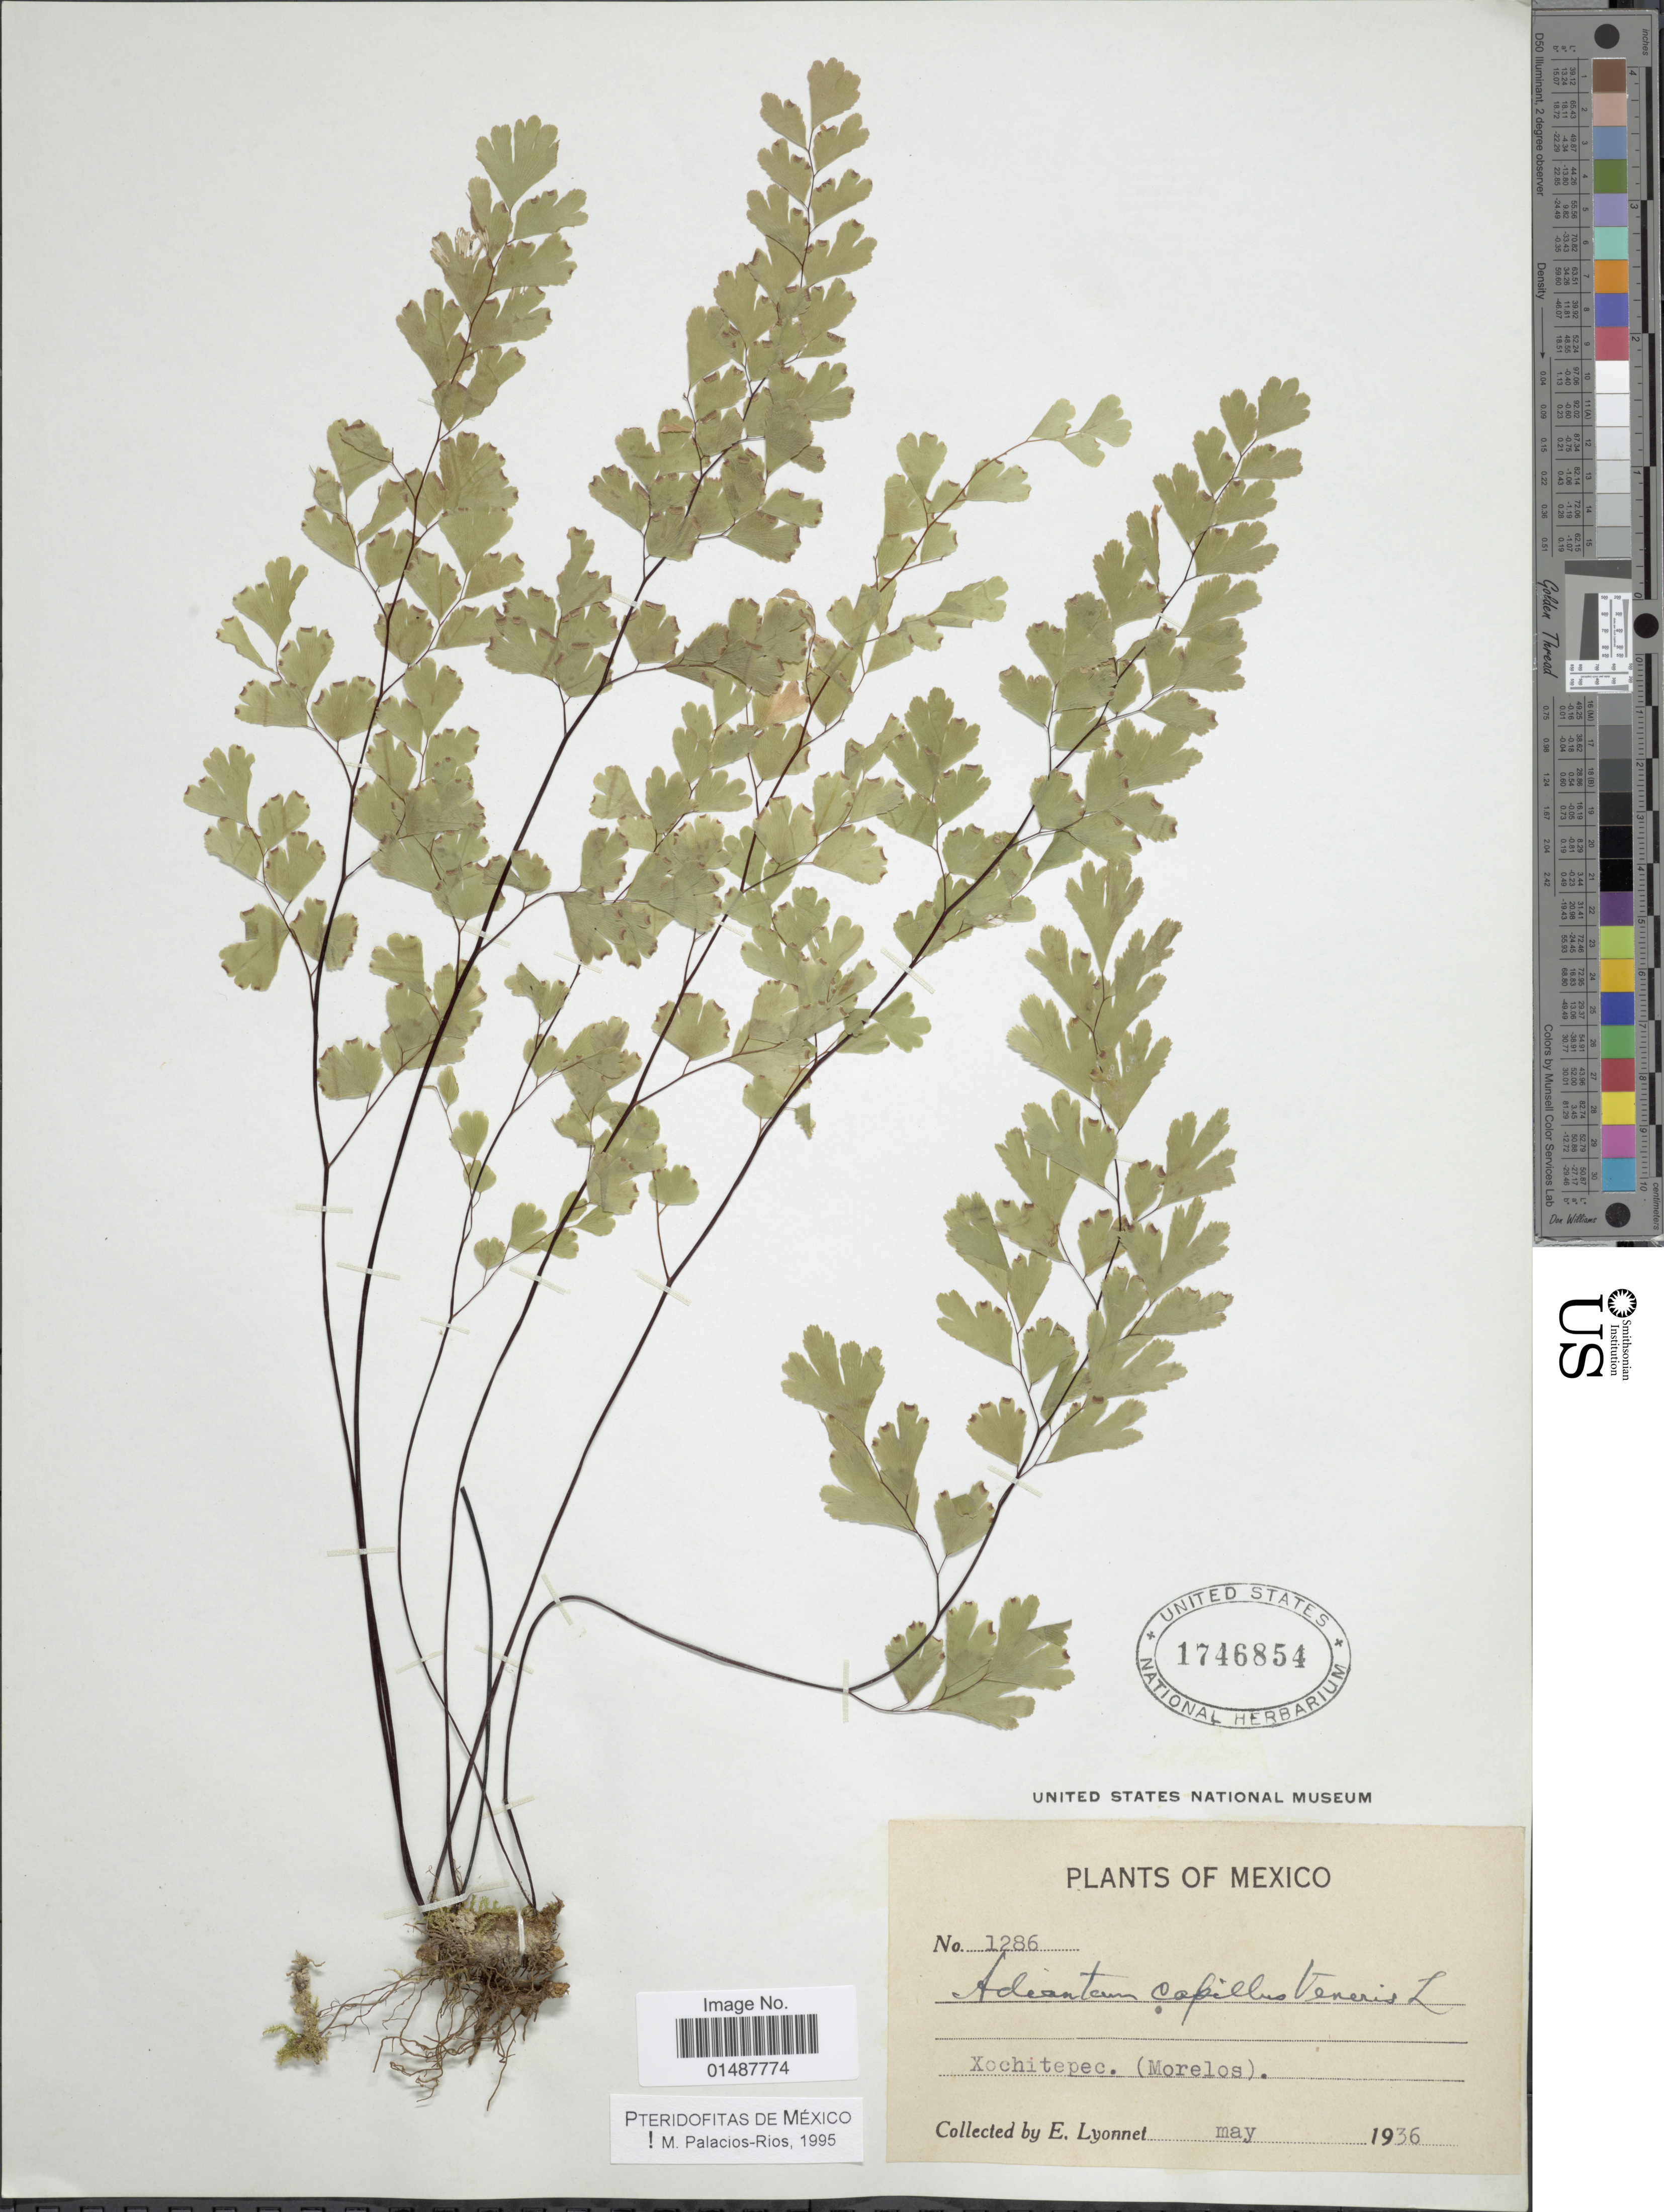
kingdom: Plantae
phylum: Tracheophyta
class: Polypodiopsida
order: Polypodiales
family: Pteridaceae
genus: Adiantum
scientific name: Adiantum capillus-veneris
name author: L.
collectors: E. Lyonnet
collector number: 1286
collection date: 1936-05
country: Mexico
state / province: Morelos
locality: Xochitepec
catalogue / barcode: US 1746854